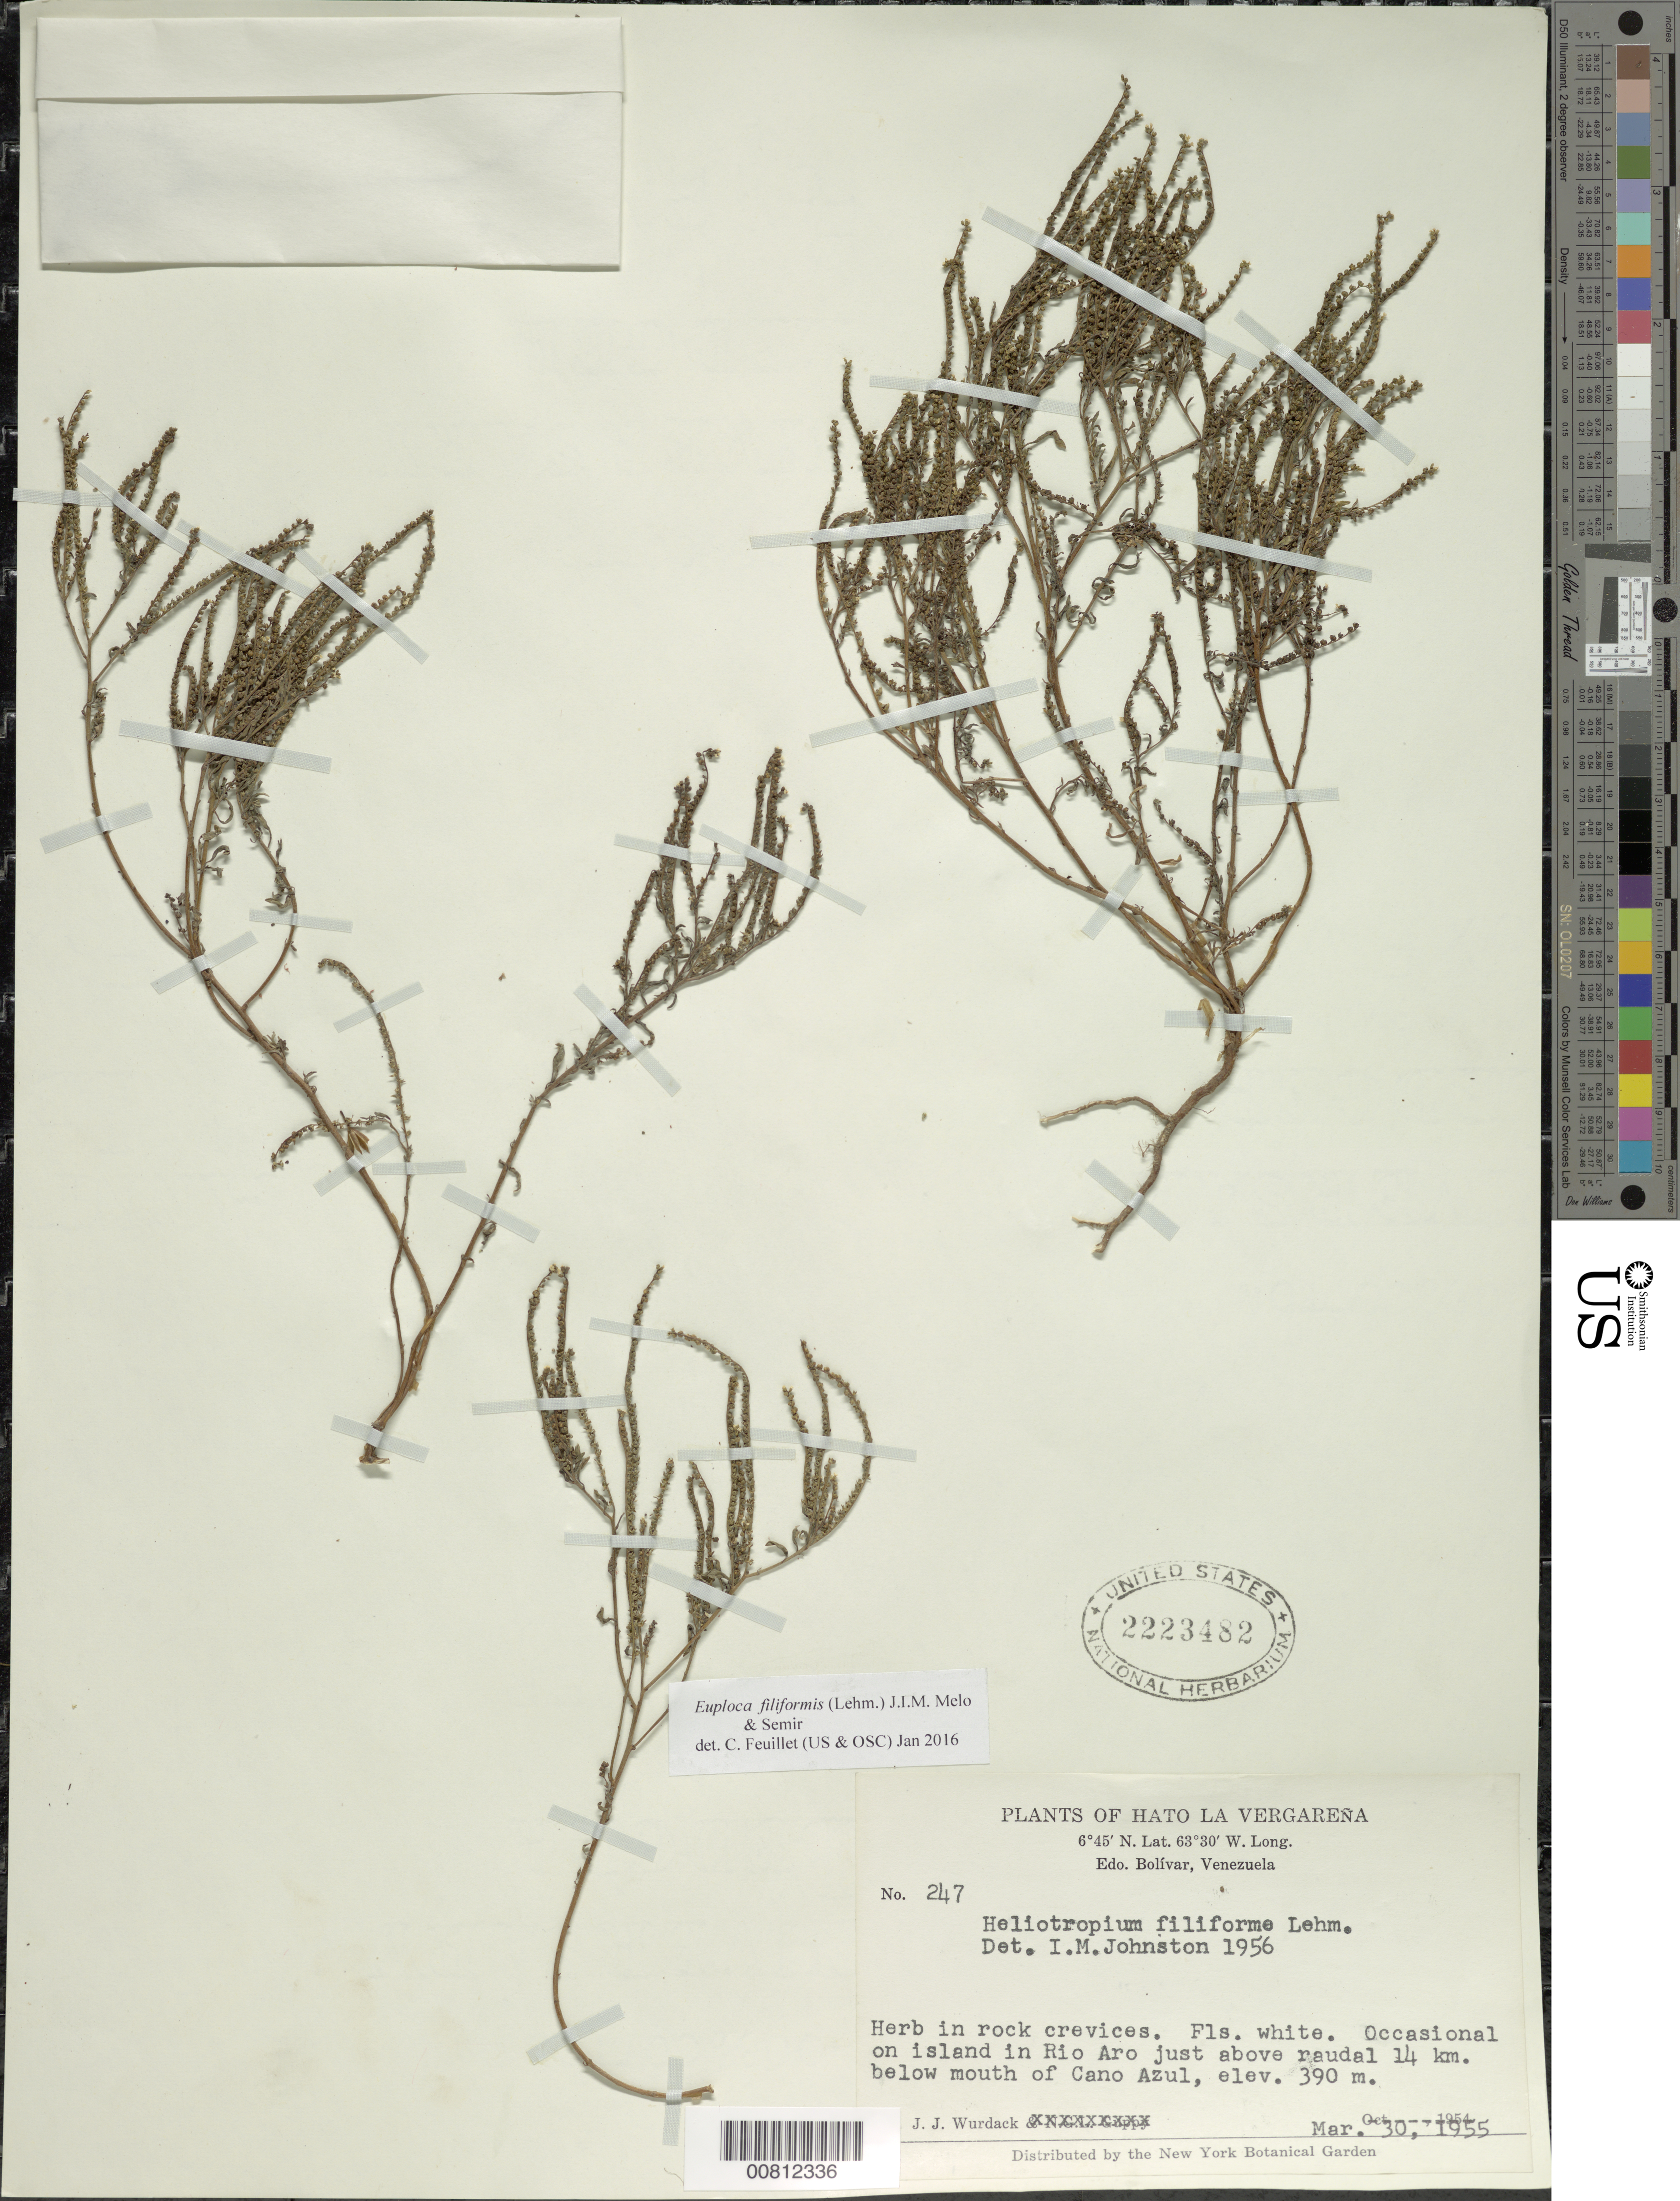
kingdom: Plantae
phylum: Tracheophyta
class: Magnoliopsida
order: Boraginales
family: Heliotropiaceae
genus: Heliotropium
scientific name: Heliotropium filiforme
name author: Lehm.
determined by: Johnston, I. M.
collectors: J. J. Wurdack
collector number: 247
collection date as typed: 30-Mar-55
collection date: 1955-03-30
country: Venezuela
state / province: Bolívar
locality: Hato La Vergareña, Río Aro, 14 km below mouth of Caño Azul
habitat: Island in river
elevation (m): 390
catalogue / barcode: US 2223482